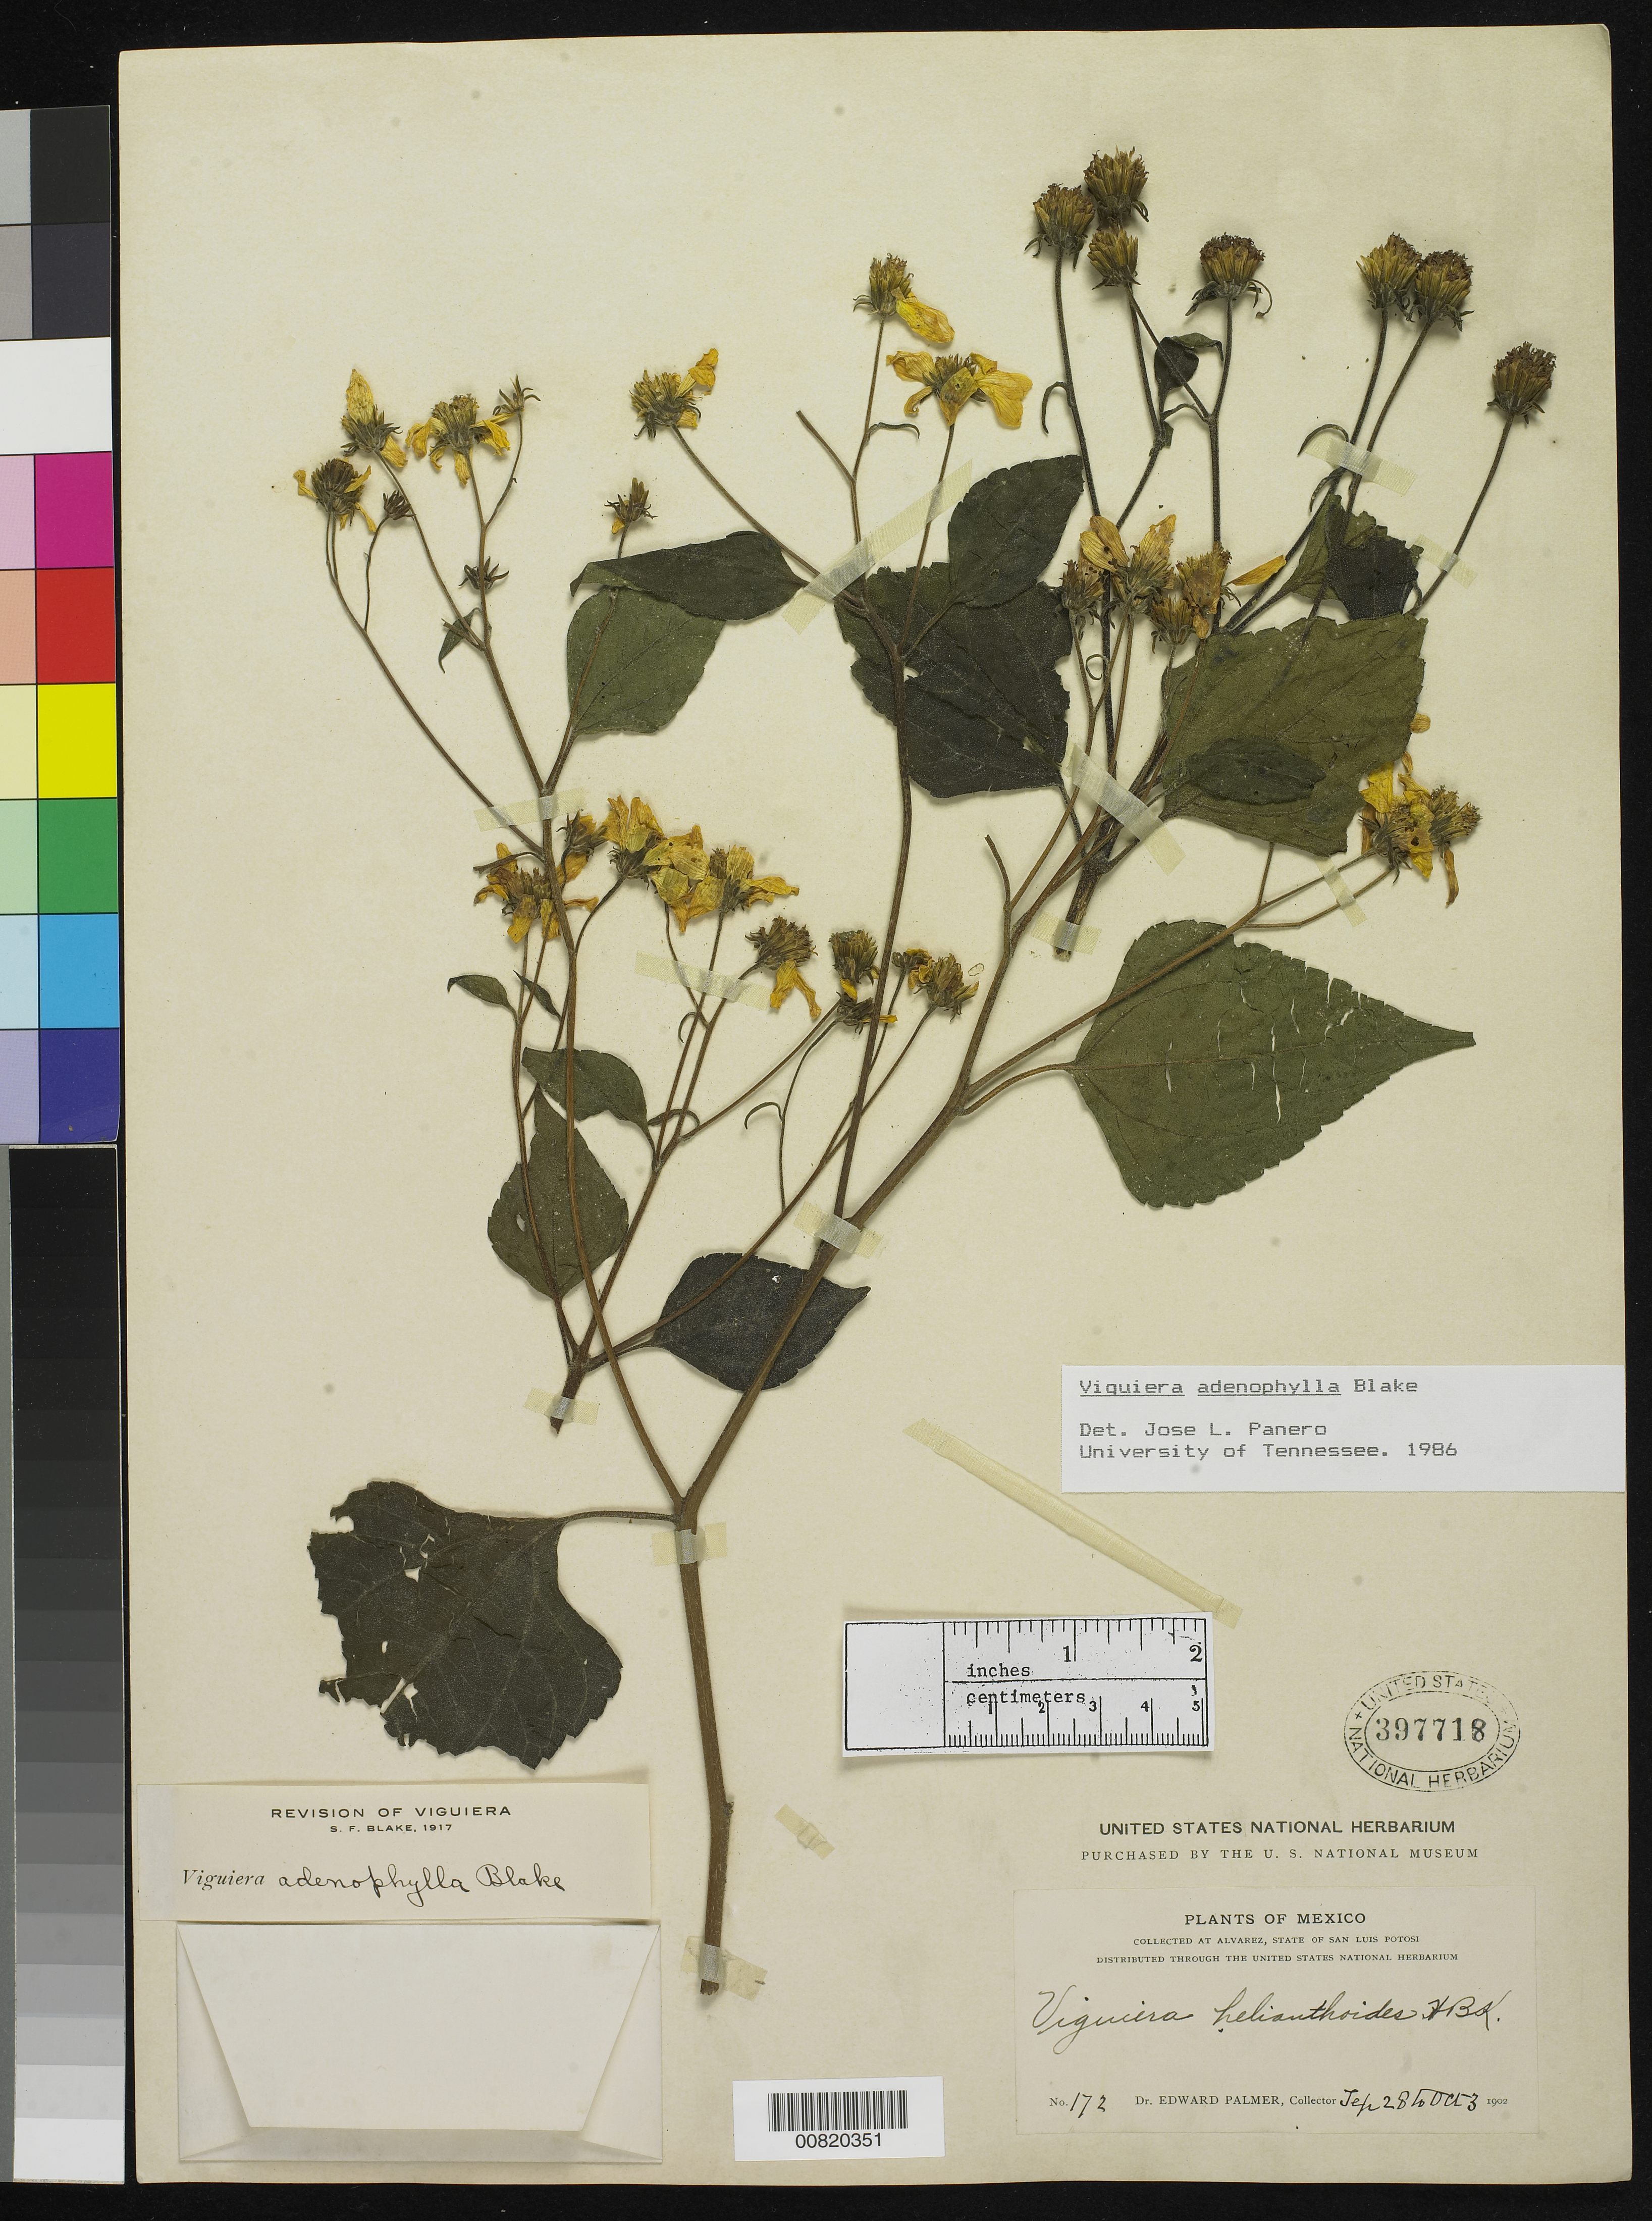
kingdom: Plantae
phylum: Tracheophyta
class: Magnoliopsida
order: Asterales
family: Asteraceae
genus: Viguiera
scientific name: Viguiera adenophylla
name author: S.F. Blake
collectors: E. Palmer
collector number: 172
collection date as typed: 28 Sep 1902 to 03 Oct 1902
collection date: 1902-09-28/1902-10-03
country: Mexico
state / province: San Luis Potosí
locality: Alvarez, San Luis Potosí.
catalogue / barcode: US 397718